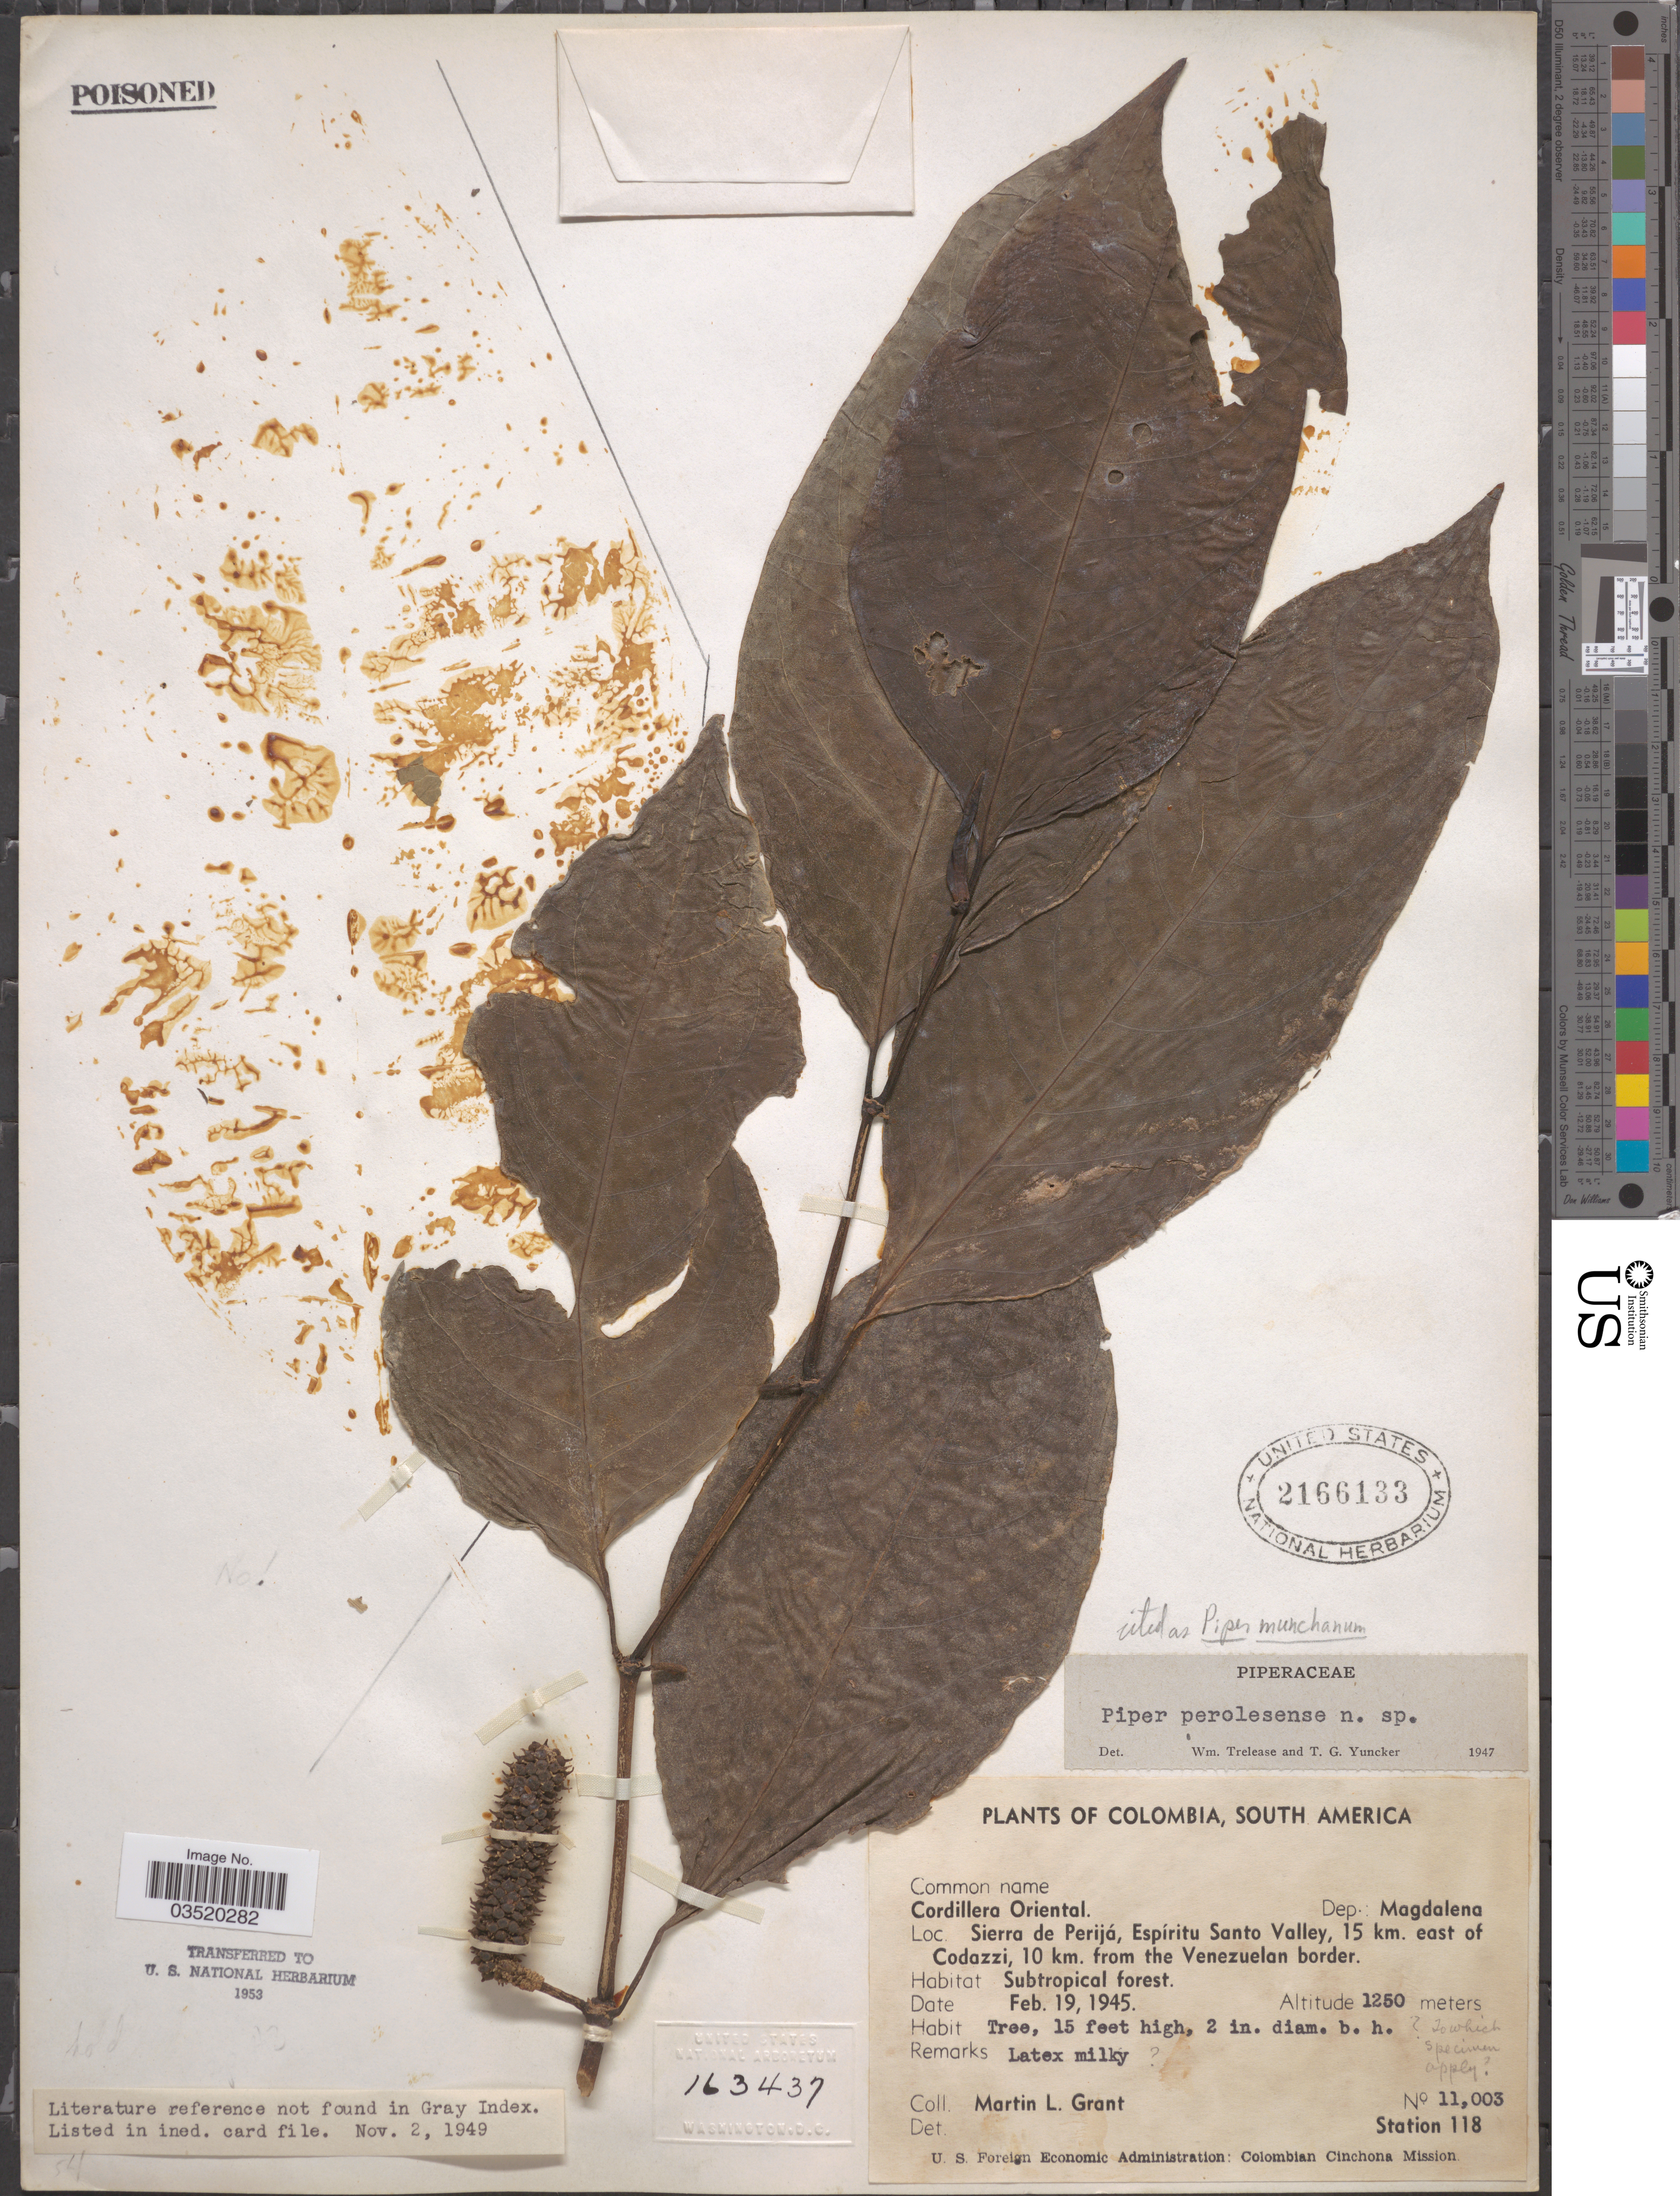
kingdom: Plantae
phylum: Tracheophyta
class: Magnoliopsida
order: Piperales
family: Piperaceae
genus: Piper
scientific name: Piper munchanum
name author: C. DC.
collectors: M. L. Grant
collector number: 11003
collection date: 1945-02-19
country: Colombia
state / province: Magdalena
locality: Cordillera Oriental. Dep.: Magdalena. Sierra de Perijá, Espíritu Santo Valley, 15 km. east of Codazzi, 10 km. from the Venezuelan border. Station 118 [unsure placement].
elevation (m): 1250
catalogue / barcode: US 2166133